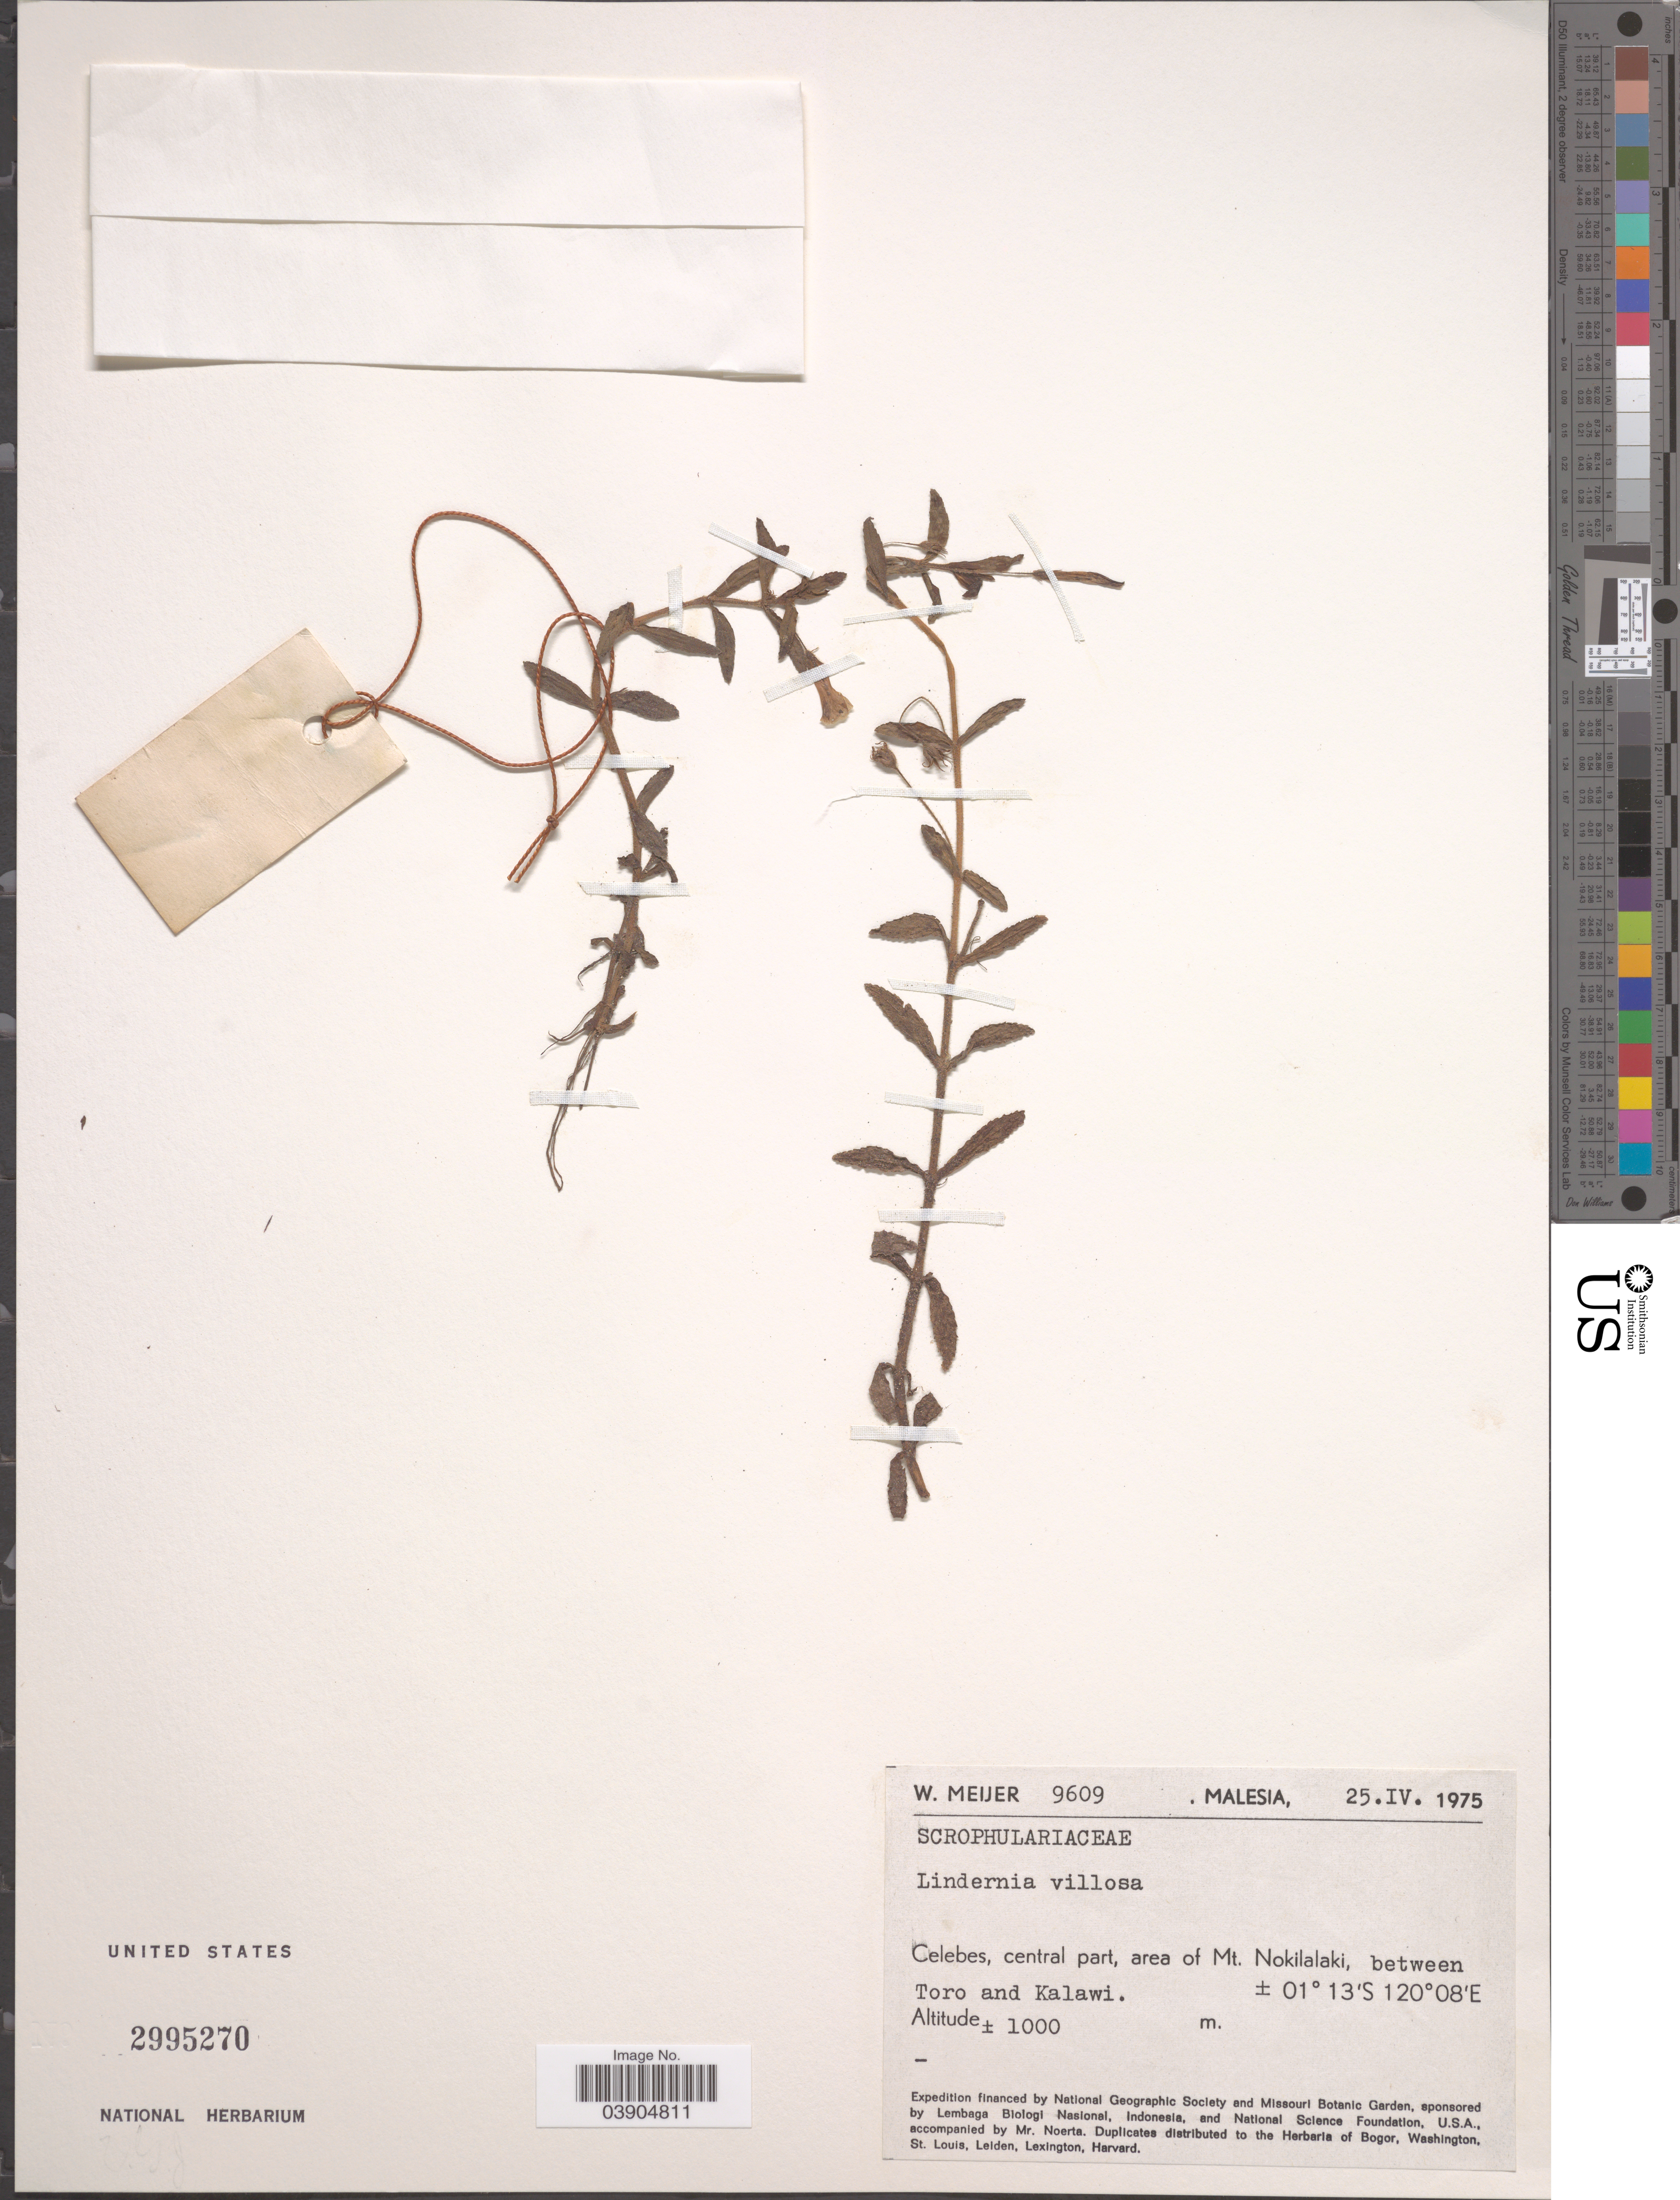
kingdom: Plantae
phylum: Tracheophyta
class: Magnoliopsida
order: Lamiales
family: Plantaginaceae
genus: Limnophila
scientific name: Limnophila villosa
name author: Blume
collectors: W. Meijer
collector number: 9609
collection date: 1975-04-25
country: Malaysia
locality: Malesia. Celebes, central part, area of Mt. Nokilalaki, between Toro and Kalawi.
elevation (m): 1000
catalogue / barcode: US 2995270